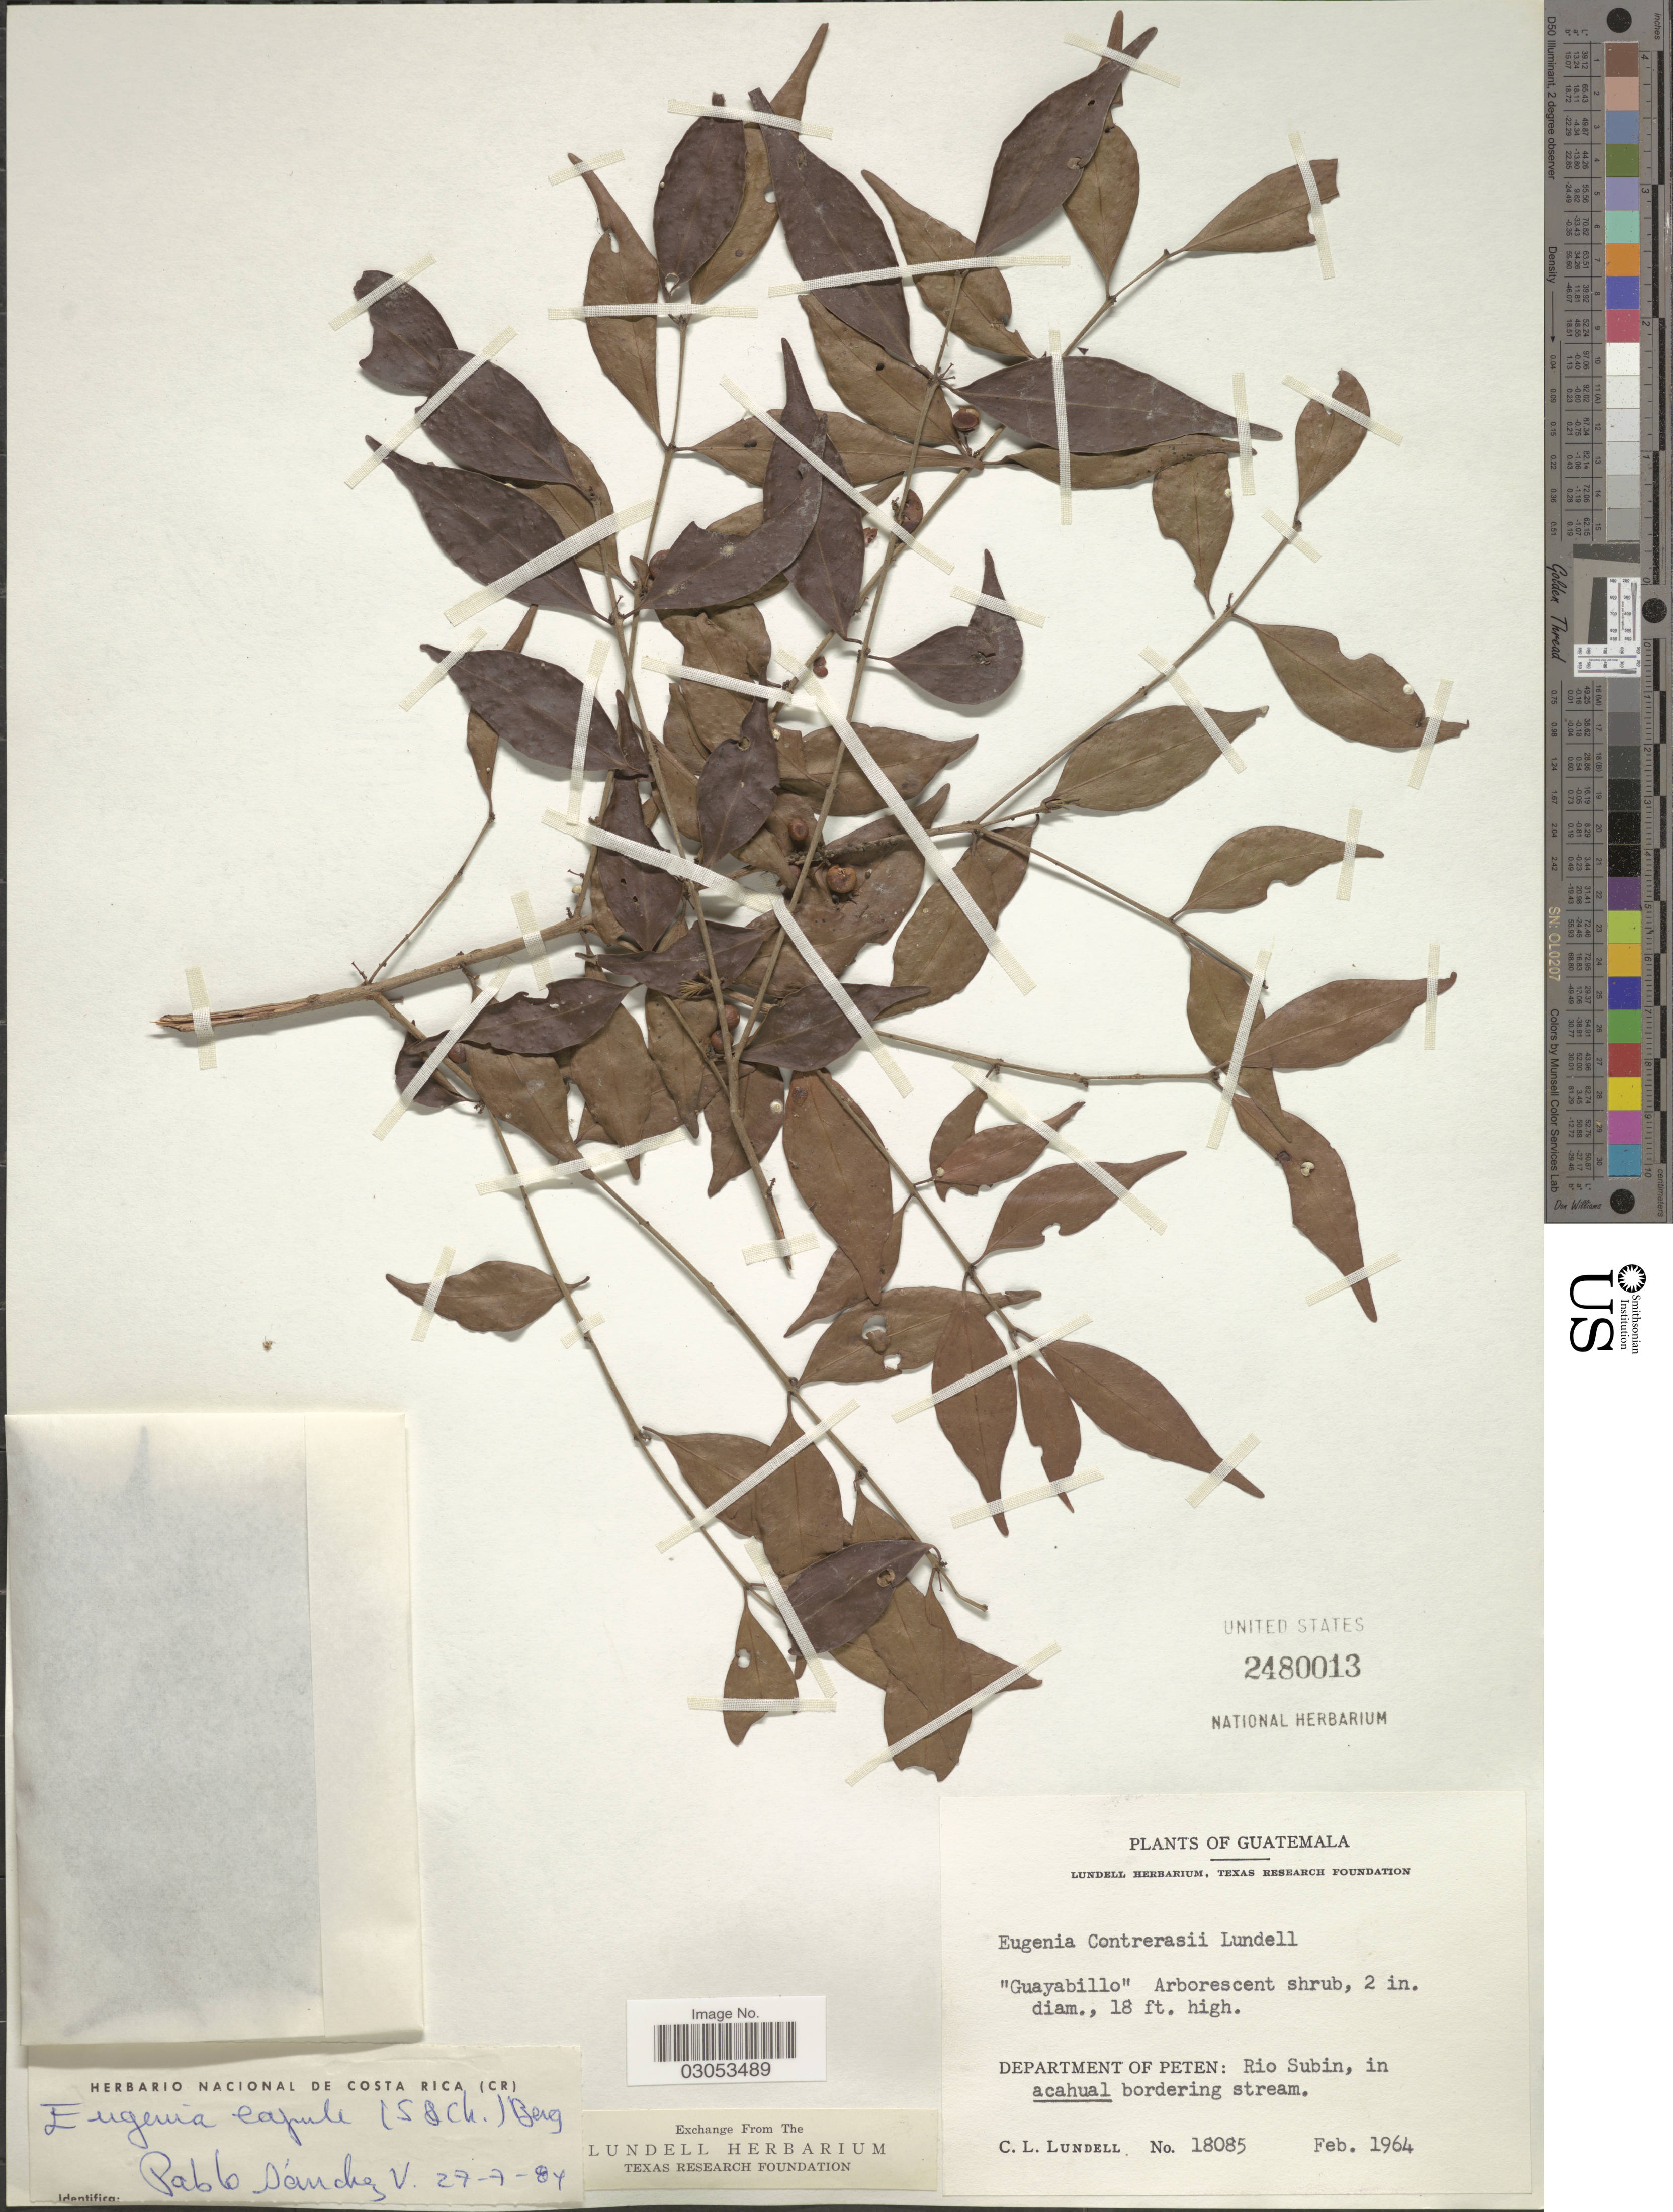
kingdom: Plantae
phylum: Tracheophyta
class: Magnoliopsida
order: Myrtales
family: Myrtaceae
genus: Eugenia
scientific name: Eugenia capuli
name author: (Schltdl. & Cham.) Hook. & Arn.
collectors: C. L. Lundell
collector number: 18085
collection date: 1964-02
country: Guatemala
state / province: El Petén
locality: Department of Peten: Rio Subin, in acahual bordering stream.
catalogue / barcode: US 2480013